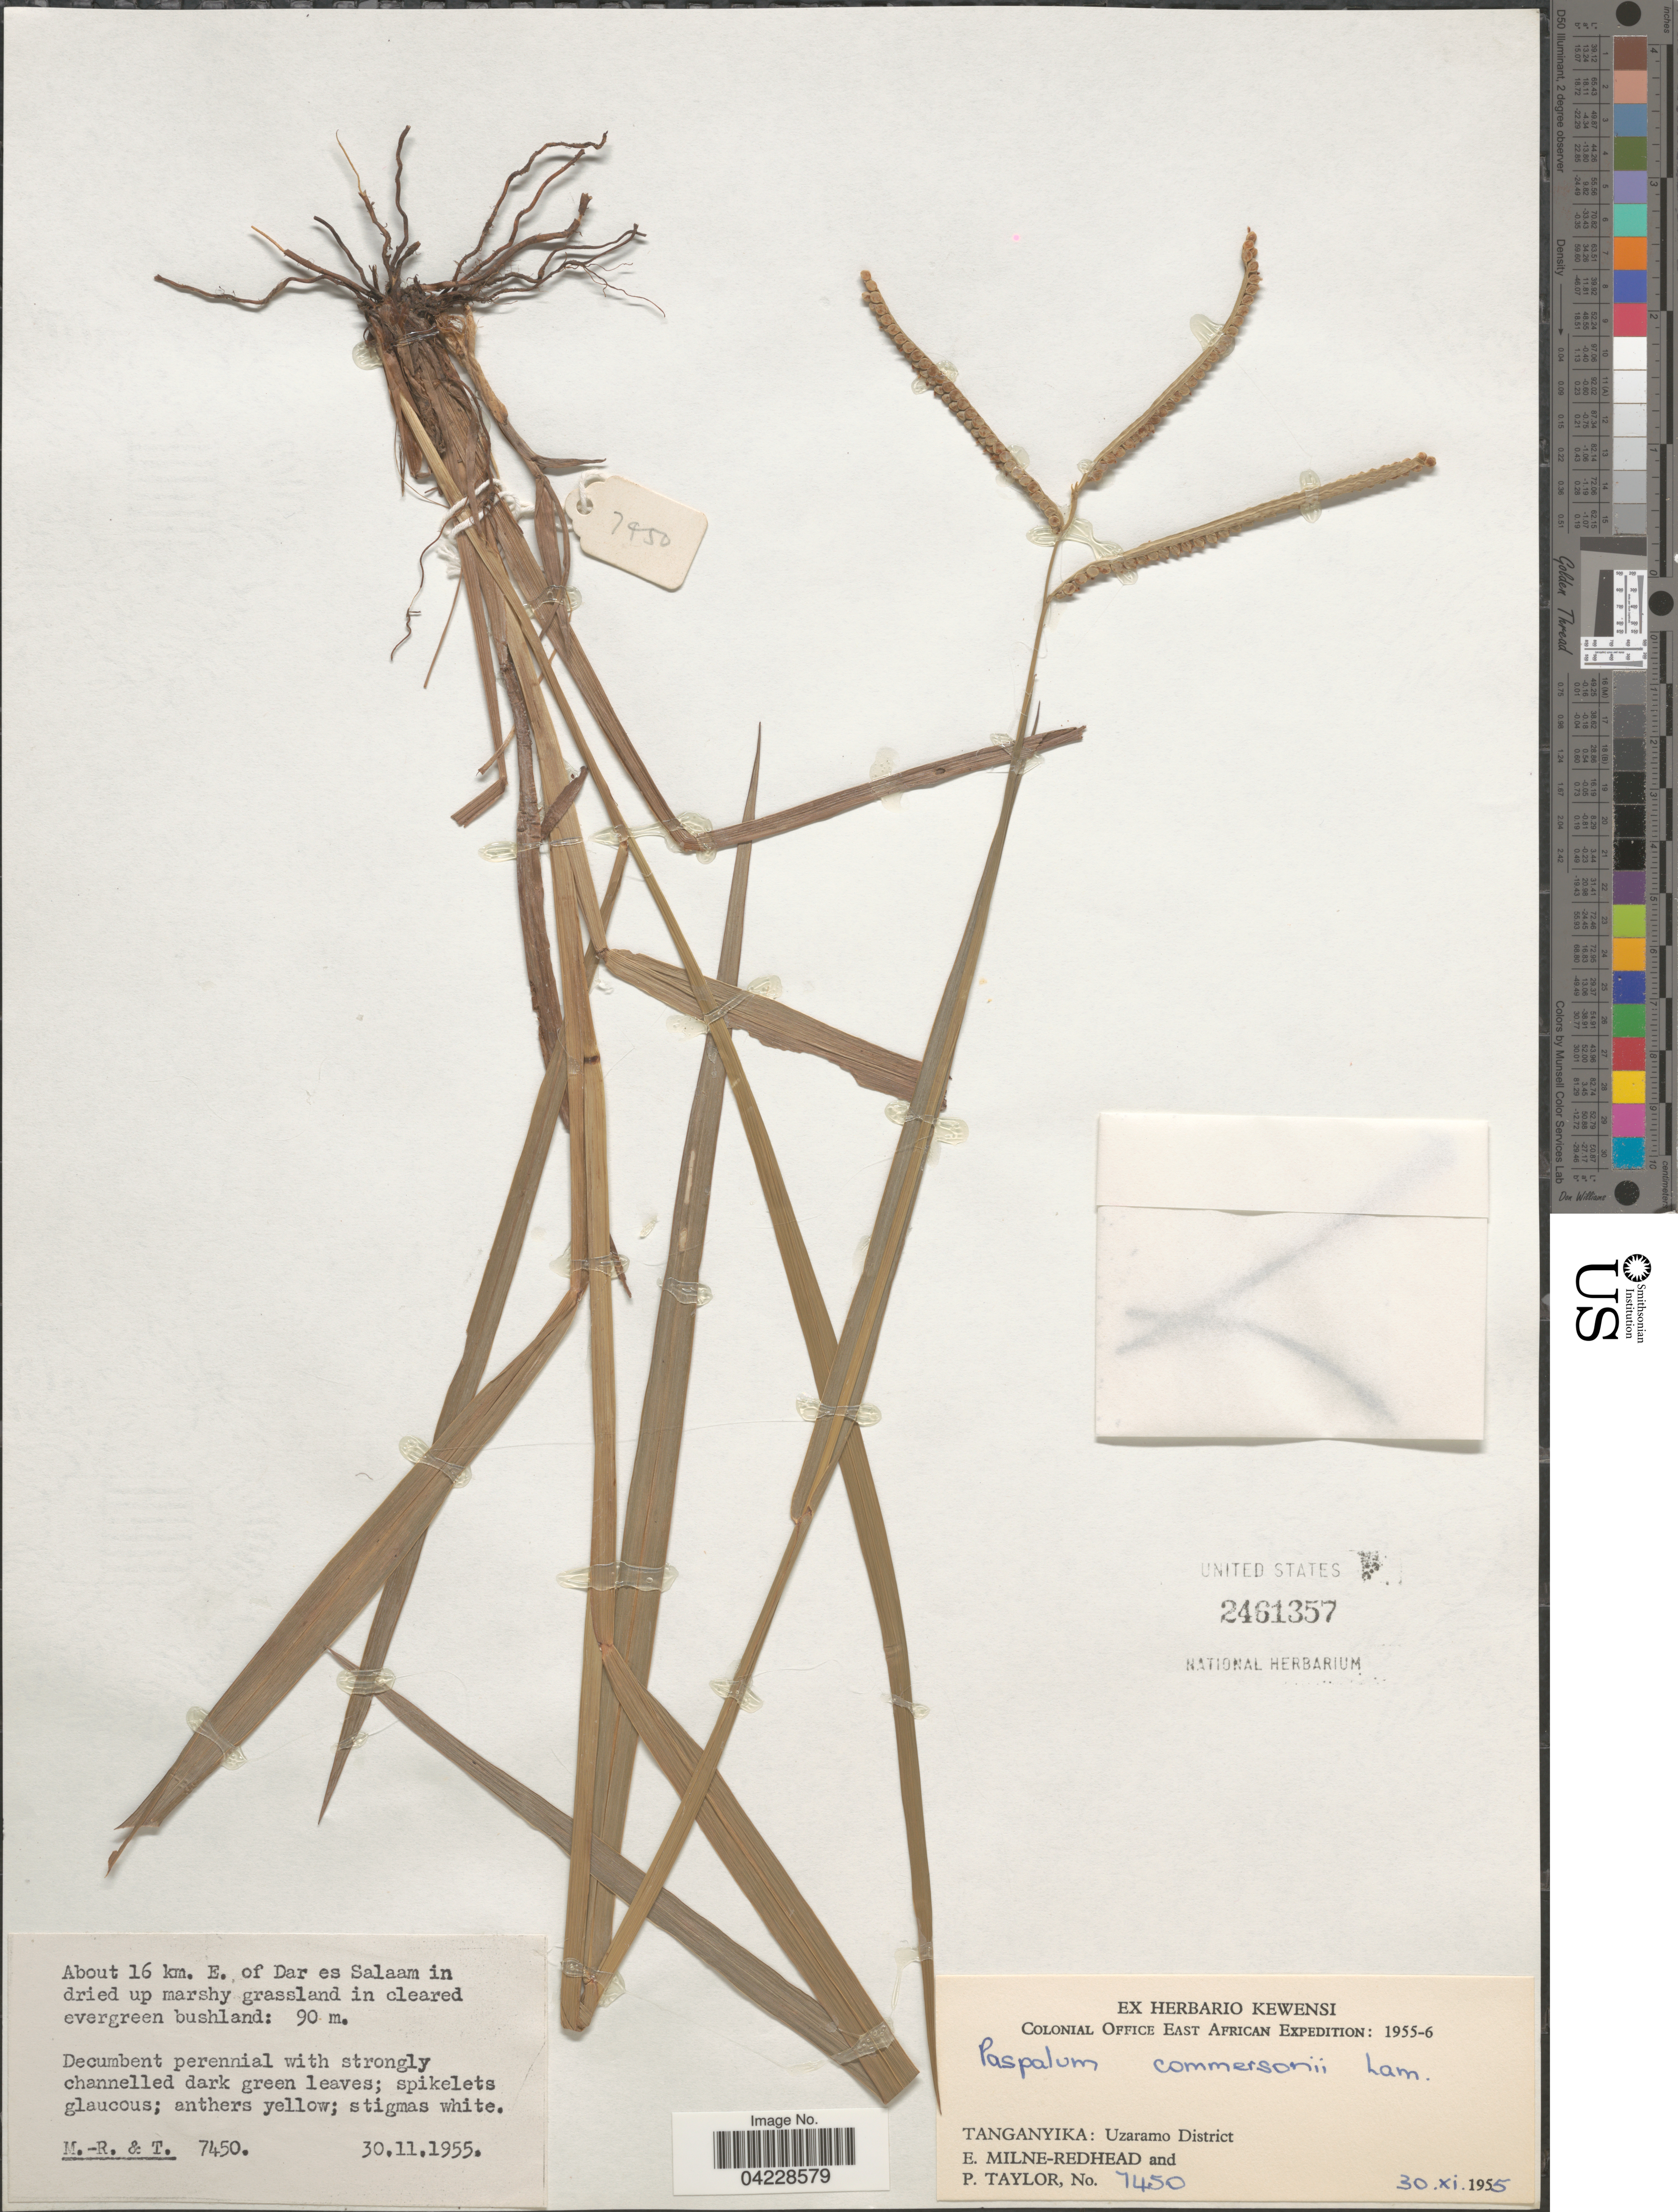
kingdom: Plantae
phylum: Tracheophyta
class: Liliopsida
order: Poales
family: Poaceae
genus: Paspalum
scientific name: Paspalum scrobiculatum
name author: L.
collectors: E. W. Milne-Redhead & P. Taylor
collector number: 7450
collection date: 1955-11-30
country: Tanzania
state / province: Dar es Salaam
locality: About 16 km. E. of Dar es Salaam in dried up marshy grassland in cleared evergreen bushland. Colonial Office East African Expedition: 1955-6. Tanganyika; Uzaramo District.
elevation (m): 90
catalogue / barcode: US 2461357